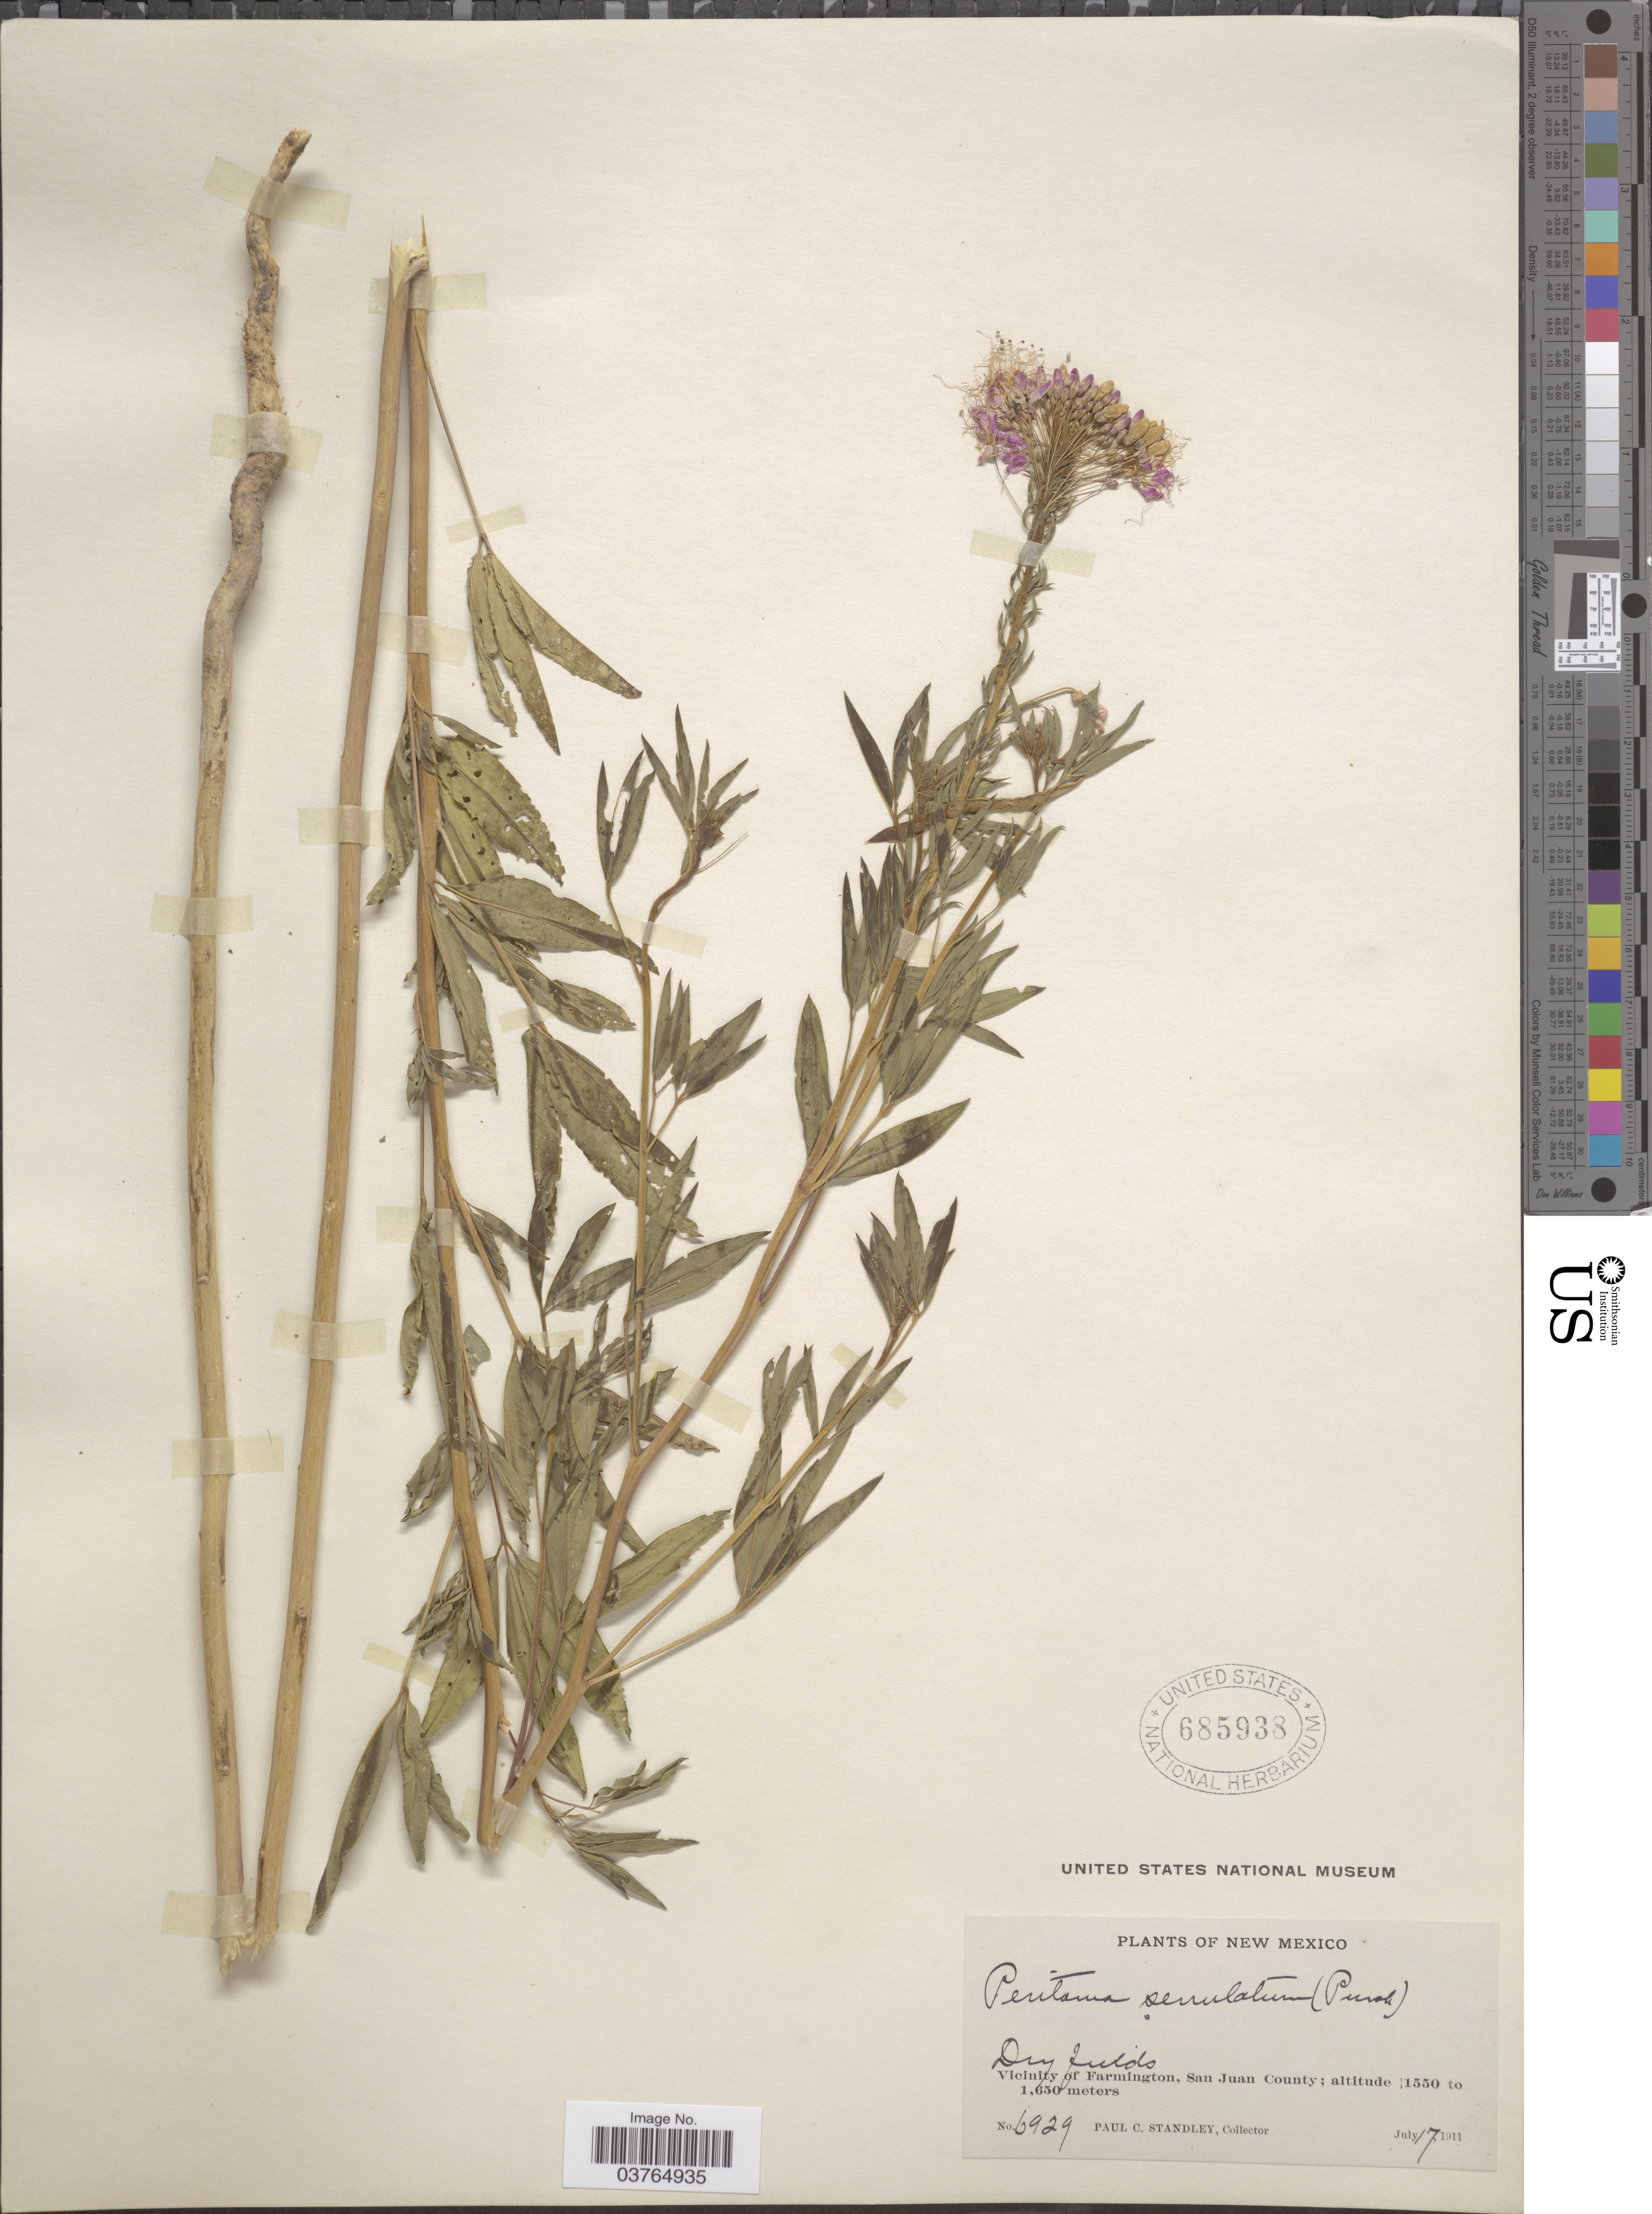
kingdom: Plantae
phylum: Tracheophyta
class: Magnoliopsida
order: Brassicales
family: Cleomaceae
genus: Cleomella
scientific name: Cleomella serrulata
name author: (Pursh) Roalson & J.C. Hall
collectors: P. C. Standley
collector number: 6929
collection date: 1911-07-17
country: United States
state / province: New Mexico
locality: Vicinity of Farmington, San Juan County.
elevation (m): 1550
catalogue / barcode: US 685938